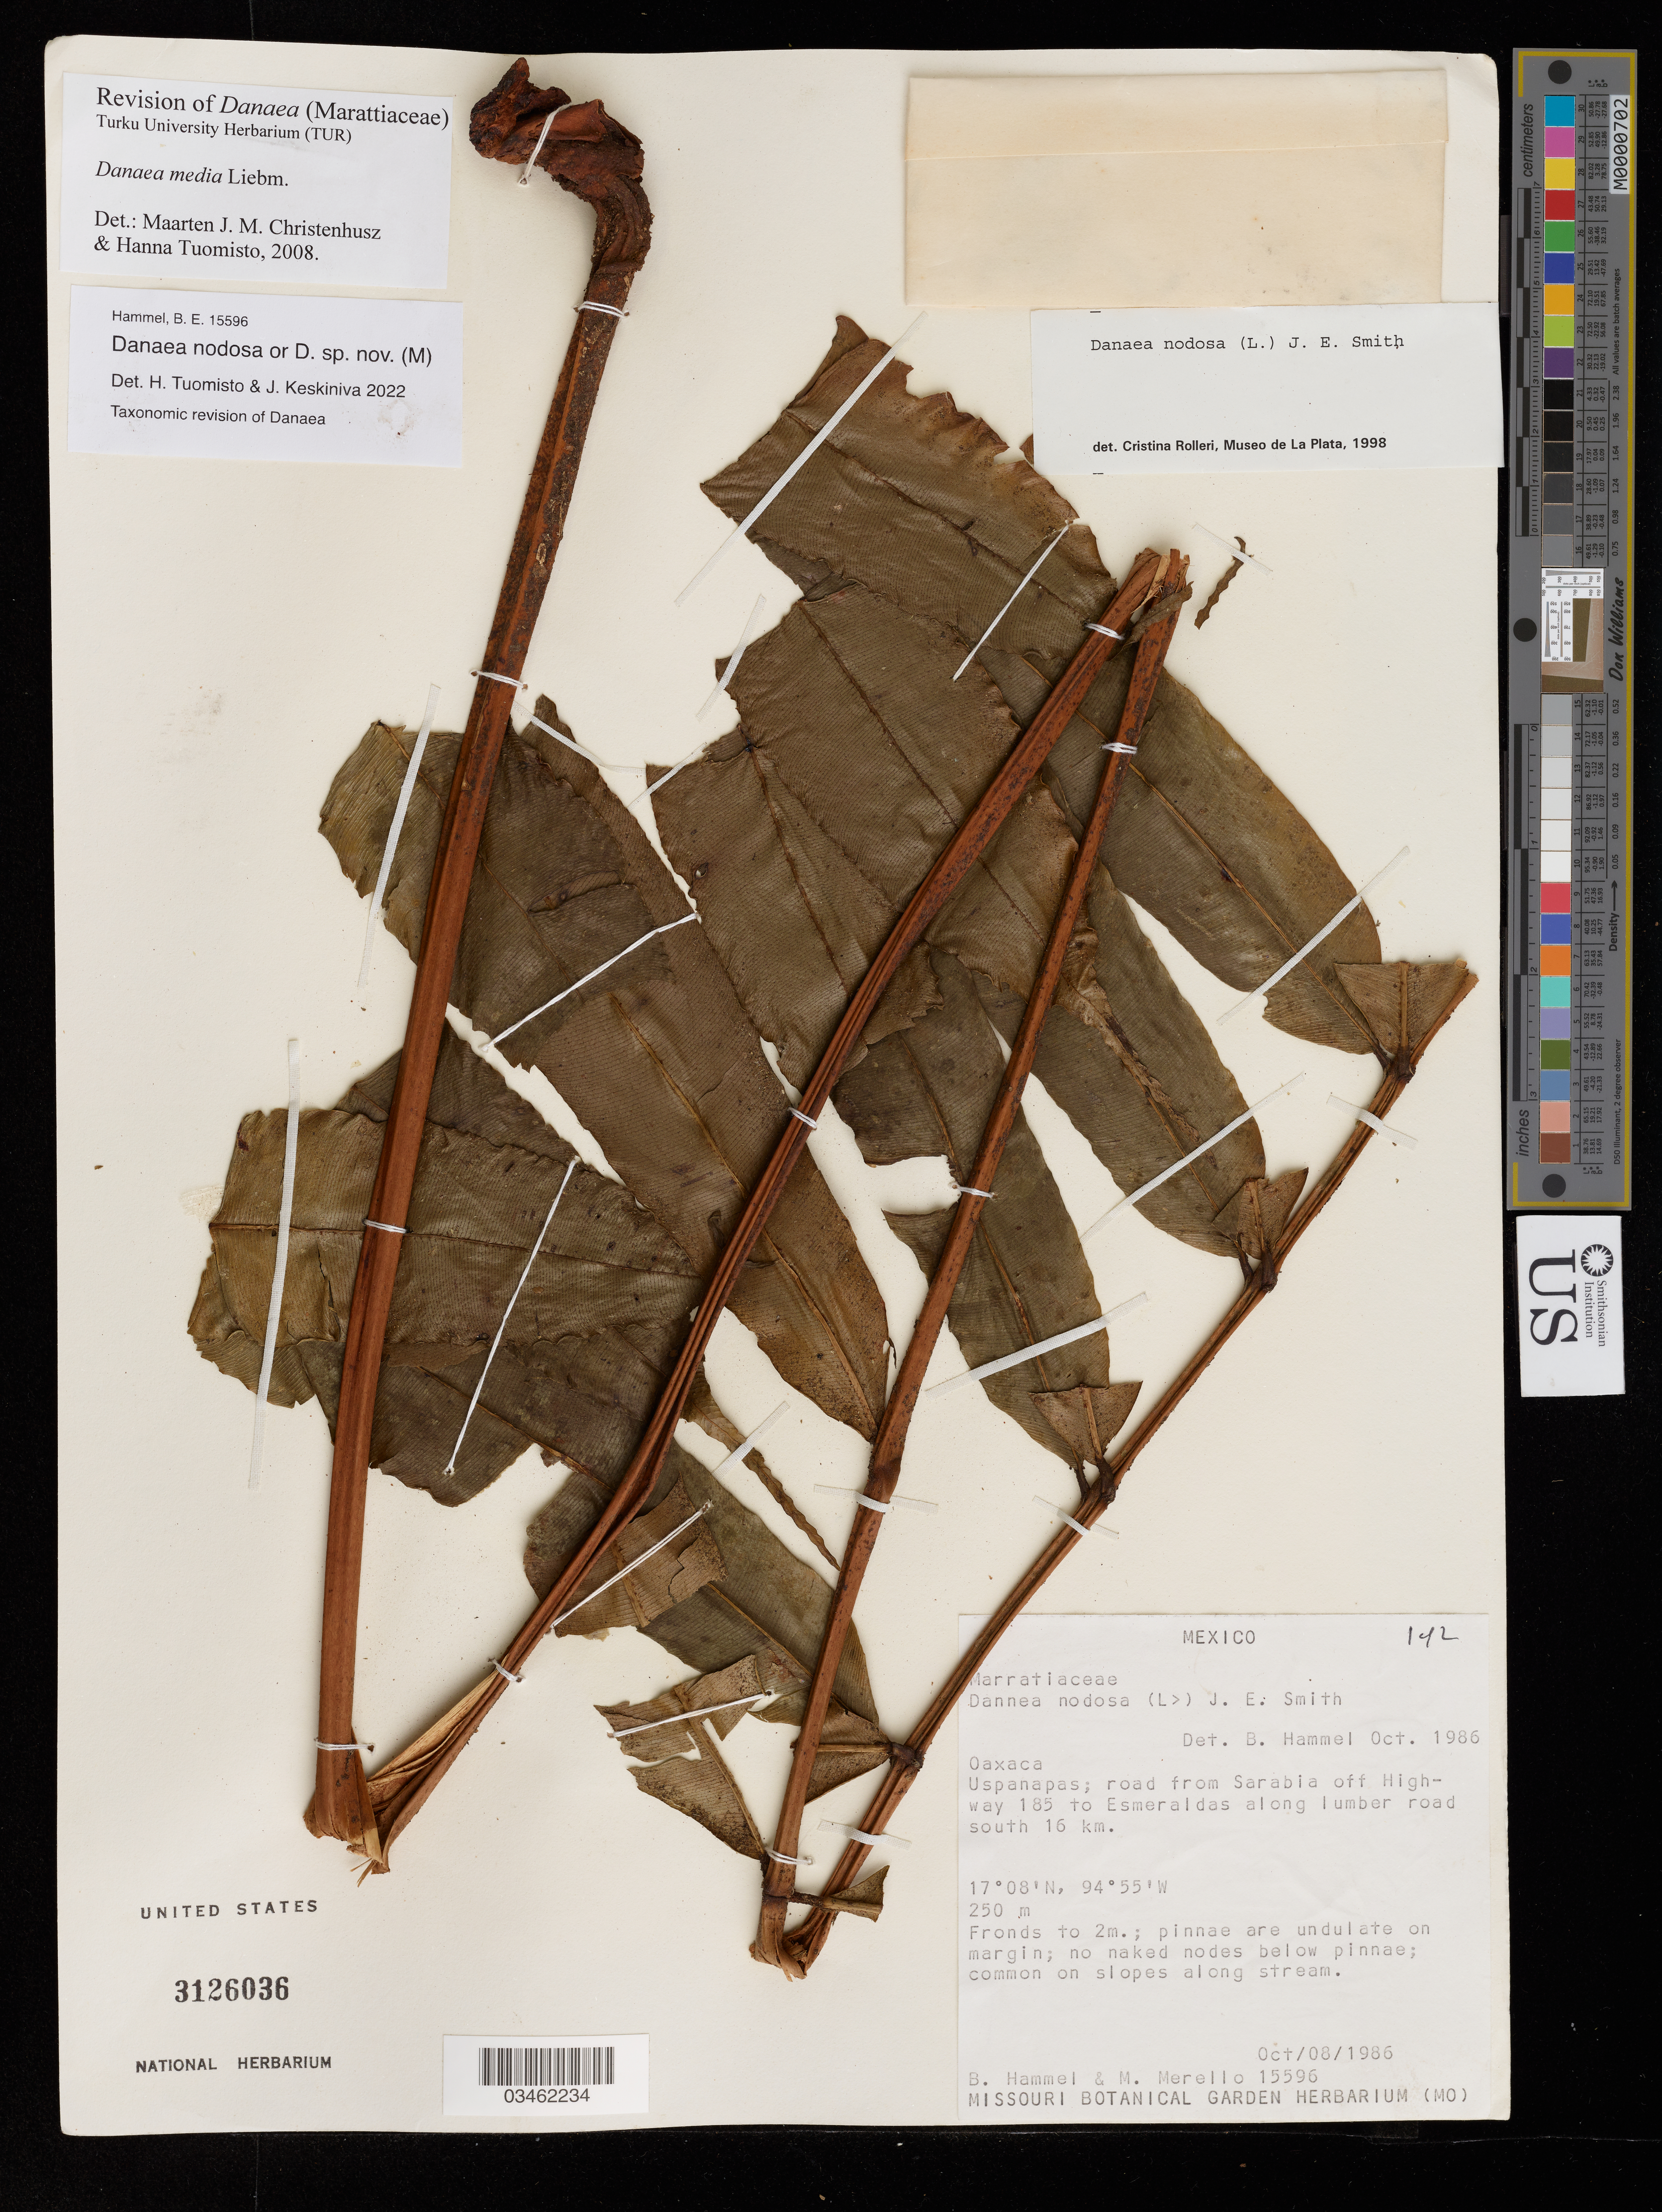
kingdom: Plantae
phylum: Tracheophyta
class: Polypodiopsida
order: Marattiales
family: Marattiaceae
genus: Danaea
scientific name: Danaea nodosa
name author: (L.) Sm.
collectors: B. Hammel & M. Merello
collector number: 15596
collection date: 1986-10-08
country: Mexico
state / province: Oaxaca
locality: Uspanapas; road from Sarabia off Highway 185 to Esmeraldas along lumber road south 16 km.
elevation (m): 250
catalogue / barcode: US 3126036